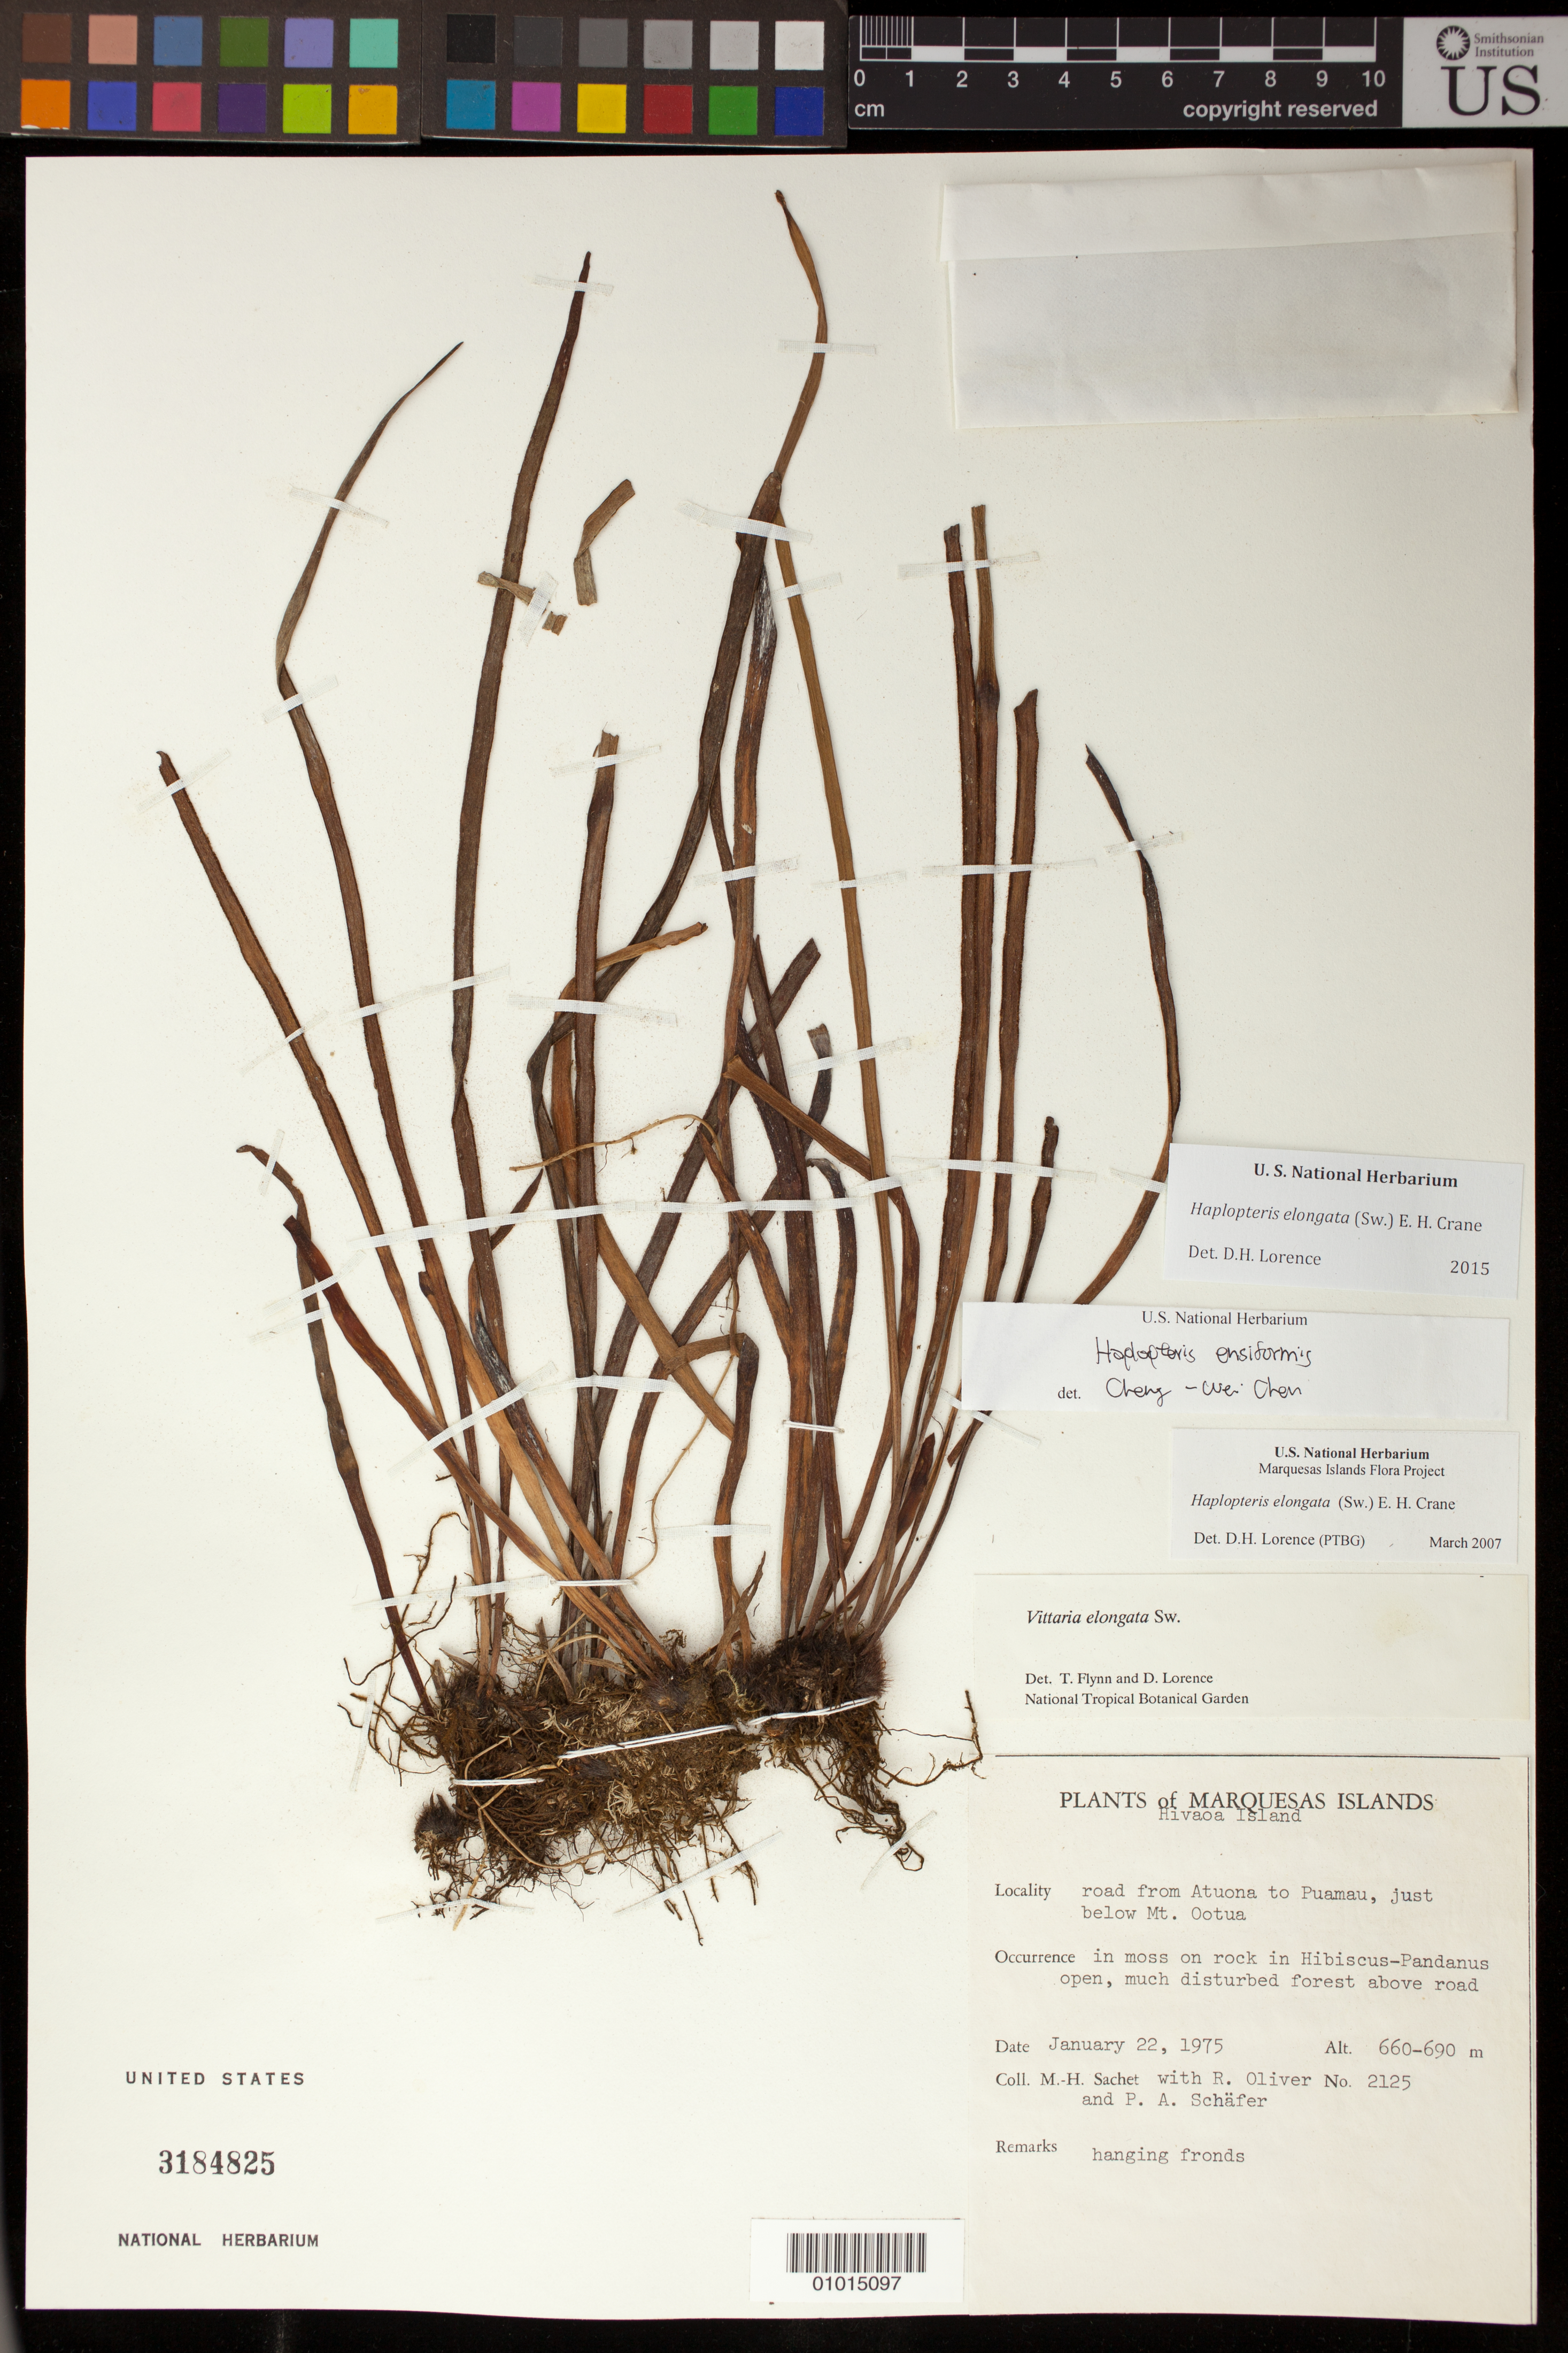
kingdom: Plantae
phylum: Tracheophyta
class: Polypodiopsida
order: Polypodiales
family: Pteridaceae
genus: Haplopteris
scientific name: Haplopteris elongata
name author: (Sw.) Crane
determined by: Lorence, David H., (PTBG), National Tropical Botanical Garden (UNITED STATES)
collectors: M.-H. Sachet, R. L. Oliver & P. A. Schäfer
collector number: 2125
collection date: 1975-01-22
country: French Polynesia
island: Hiva Oa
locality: Road from Atuona to Puamau, just below Mt. Ootua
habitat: In moss on rock in Hibiscus - Pandanus open, much disturbed forest above road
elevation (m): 660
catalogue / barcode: US 3184825